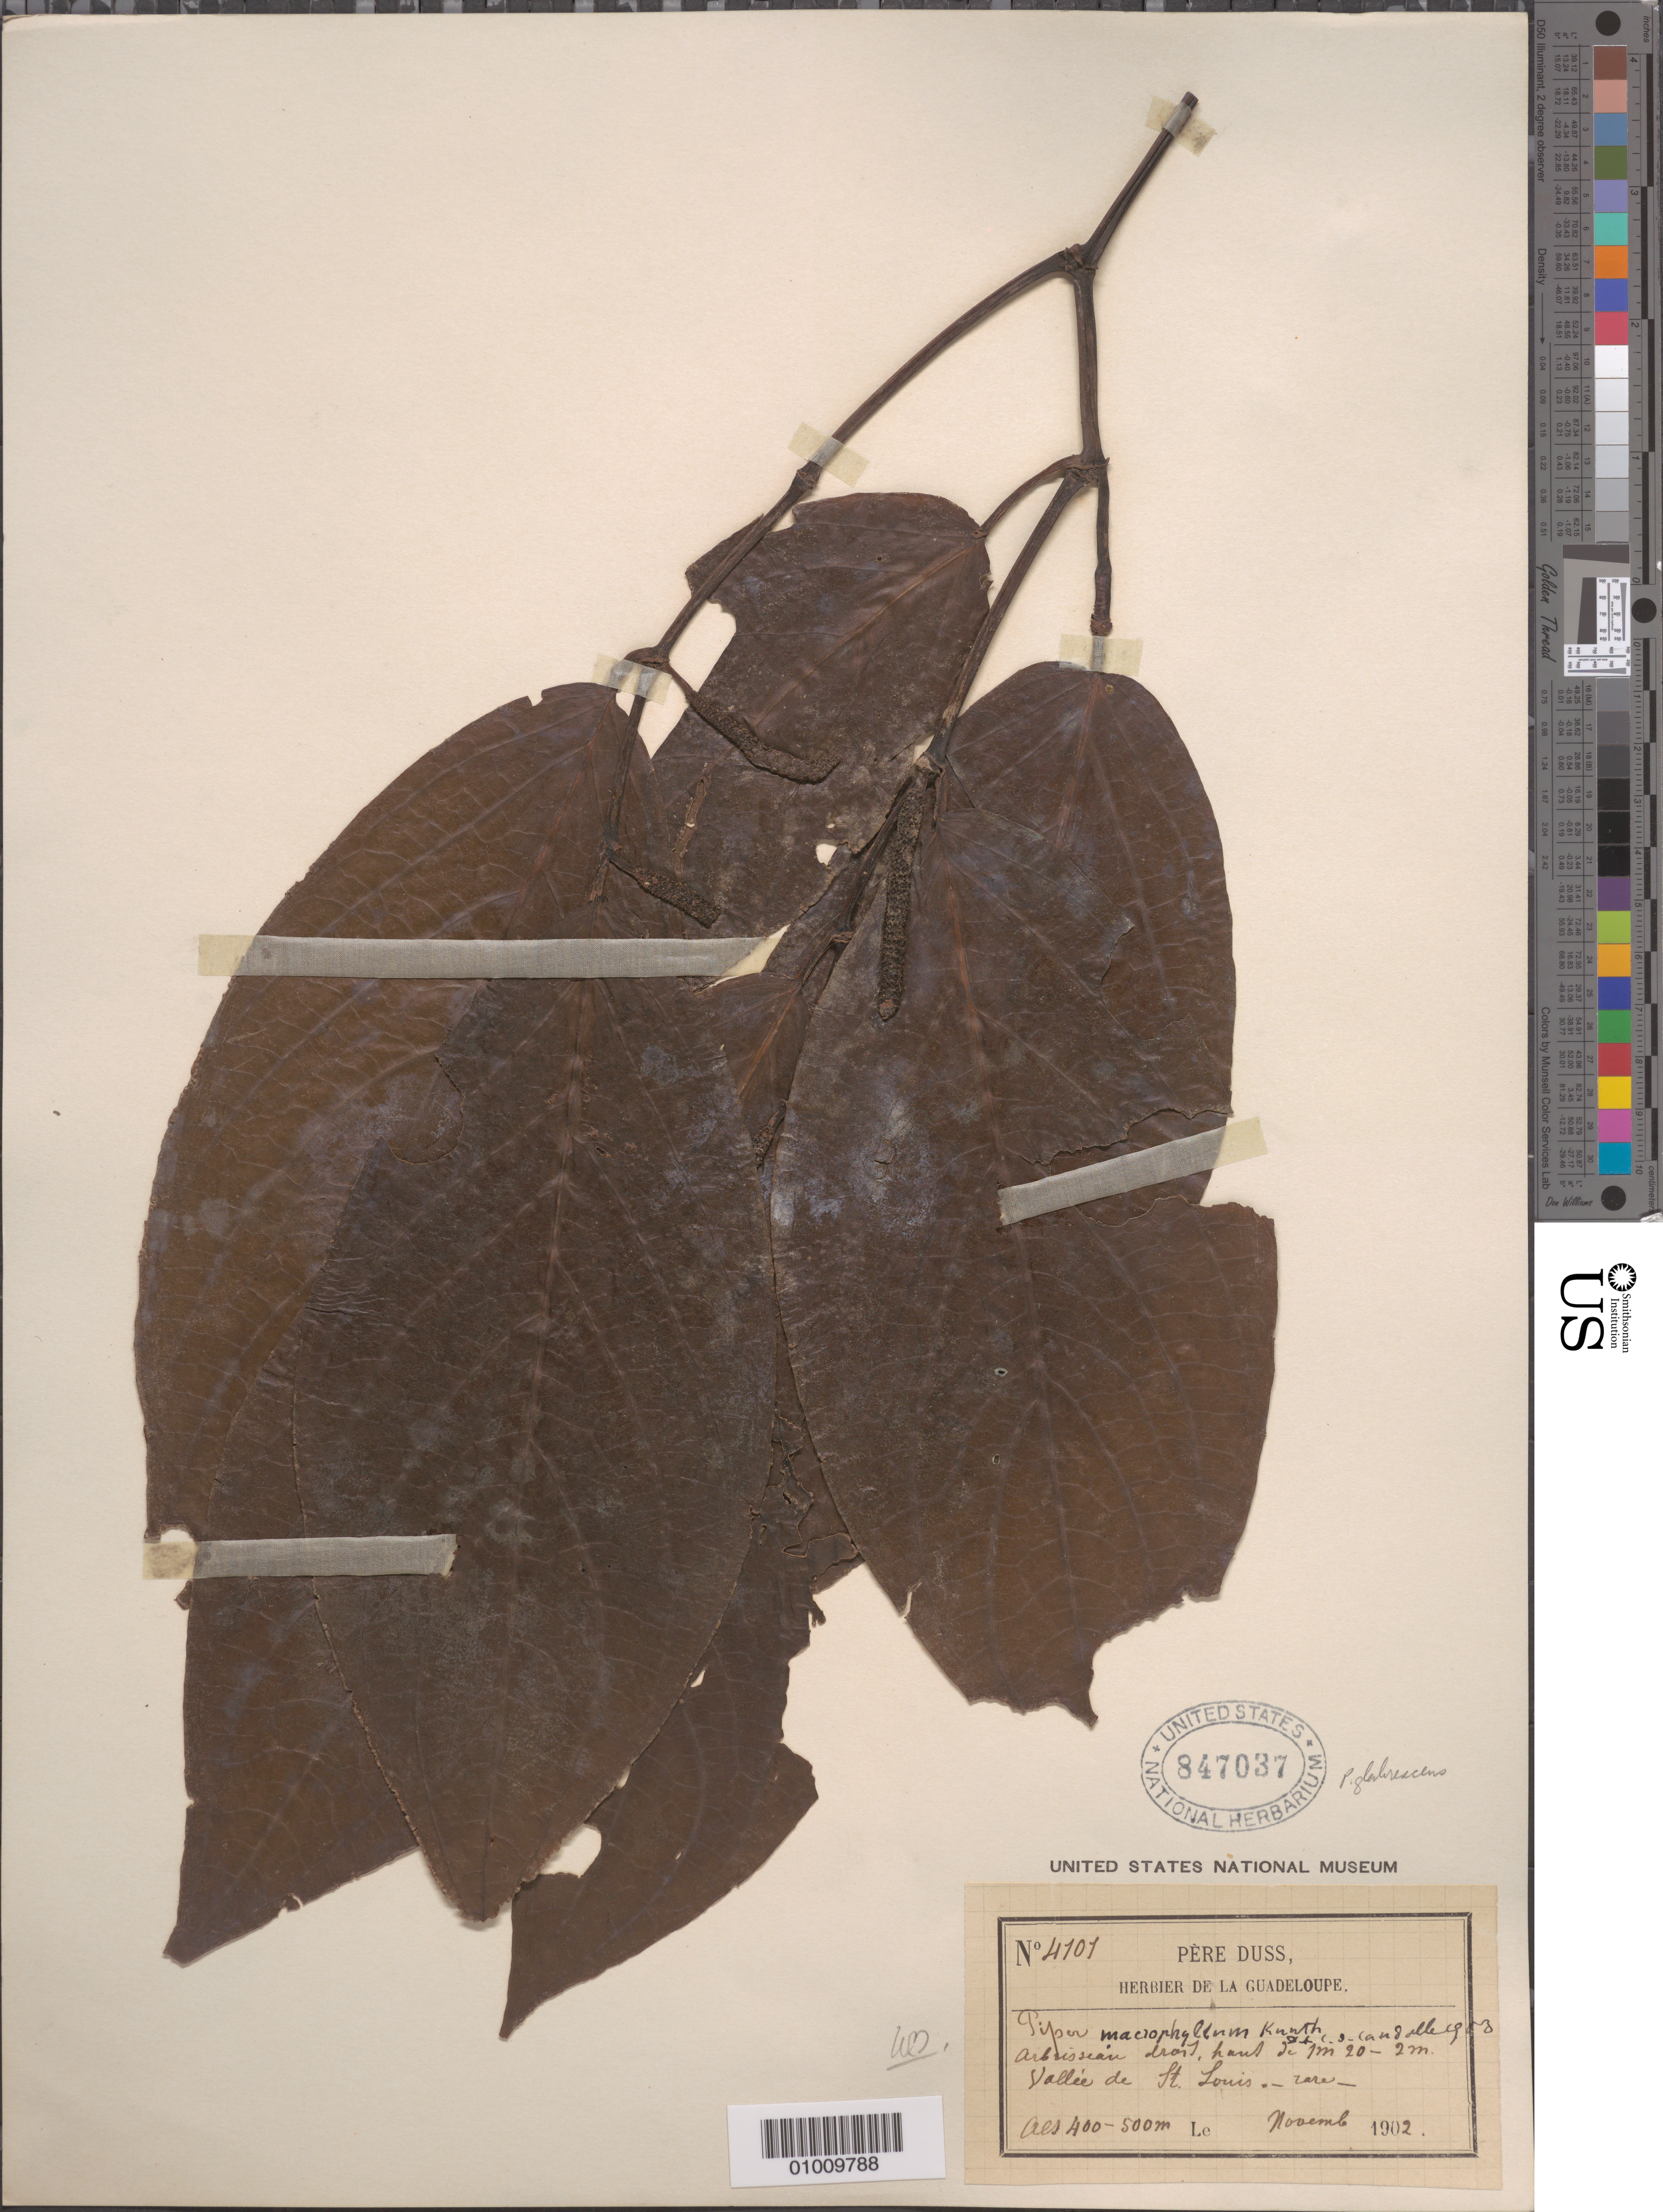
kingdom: Plantae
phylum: Tracheophyta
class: Magnoliopsida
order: Piperales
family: Piperaceae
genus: Piper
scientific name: Piper glabrescens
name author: (Miq.) C. DC.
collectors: Père Duss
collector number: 4104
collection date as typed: Nov 1902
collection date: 1902-11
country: Guadeloupe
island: Basse Terre [Guadeloupe]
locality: Vallee de St Louis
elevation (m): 400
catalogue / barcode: US 847037